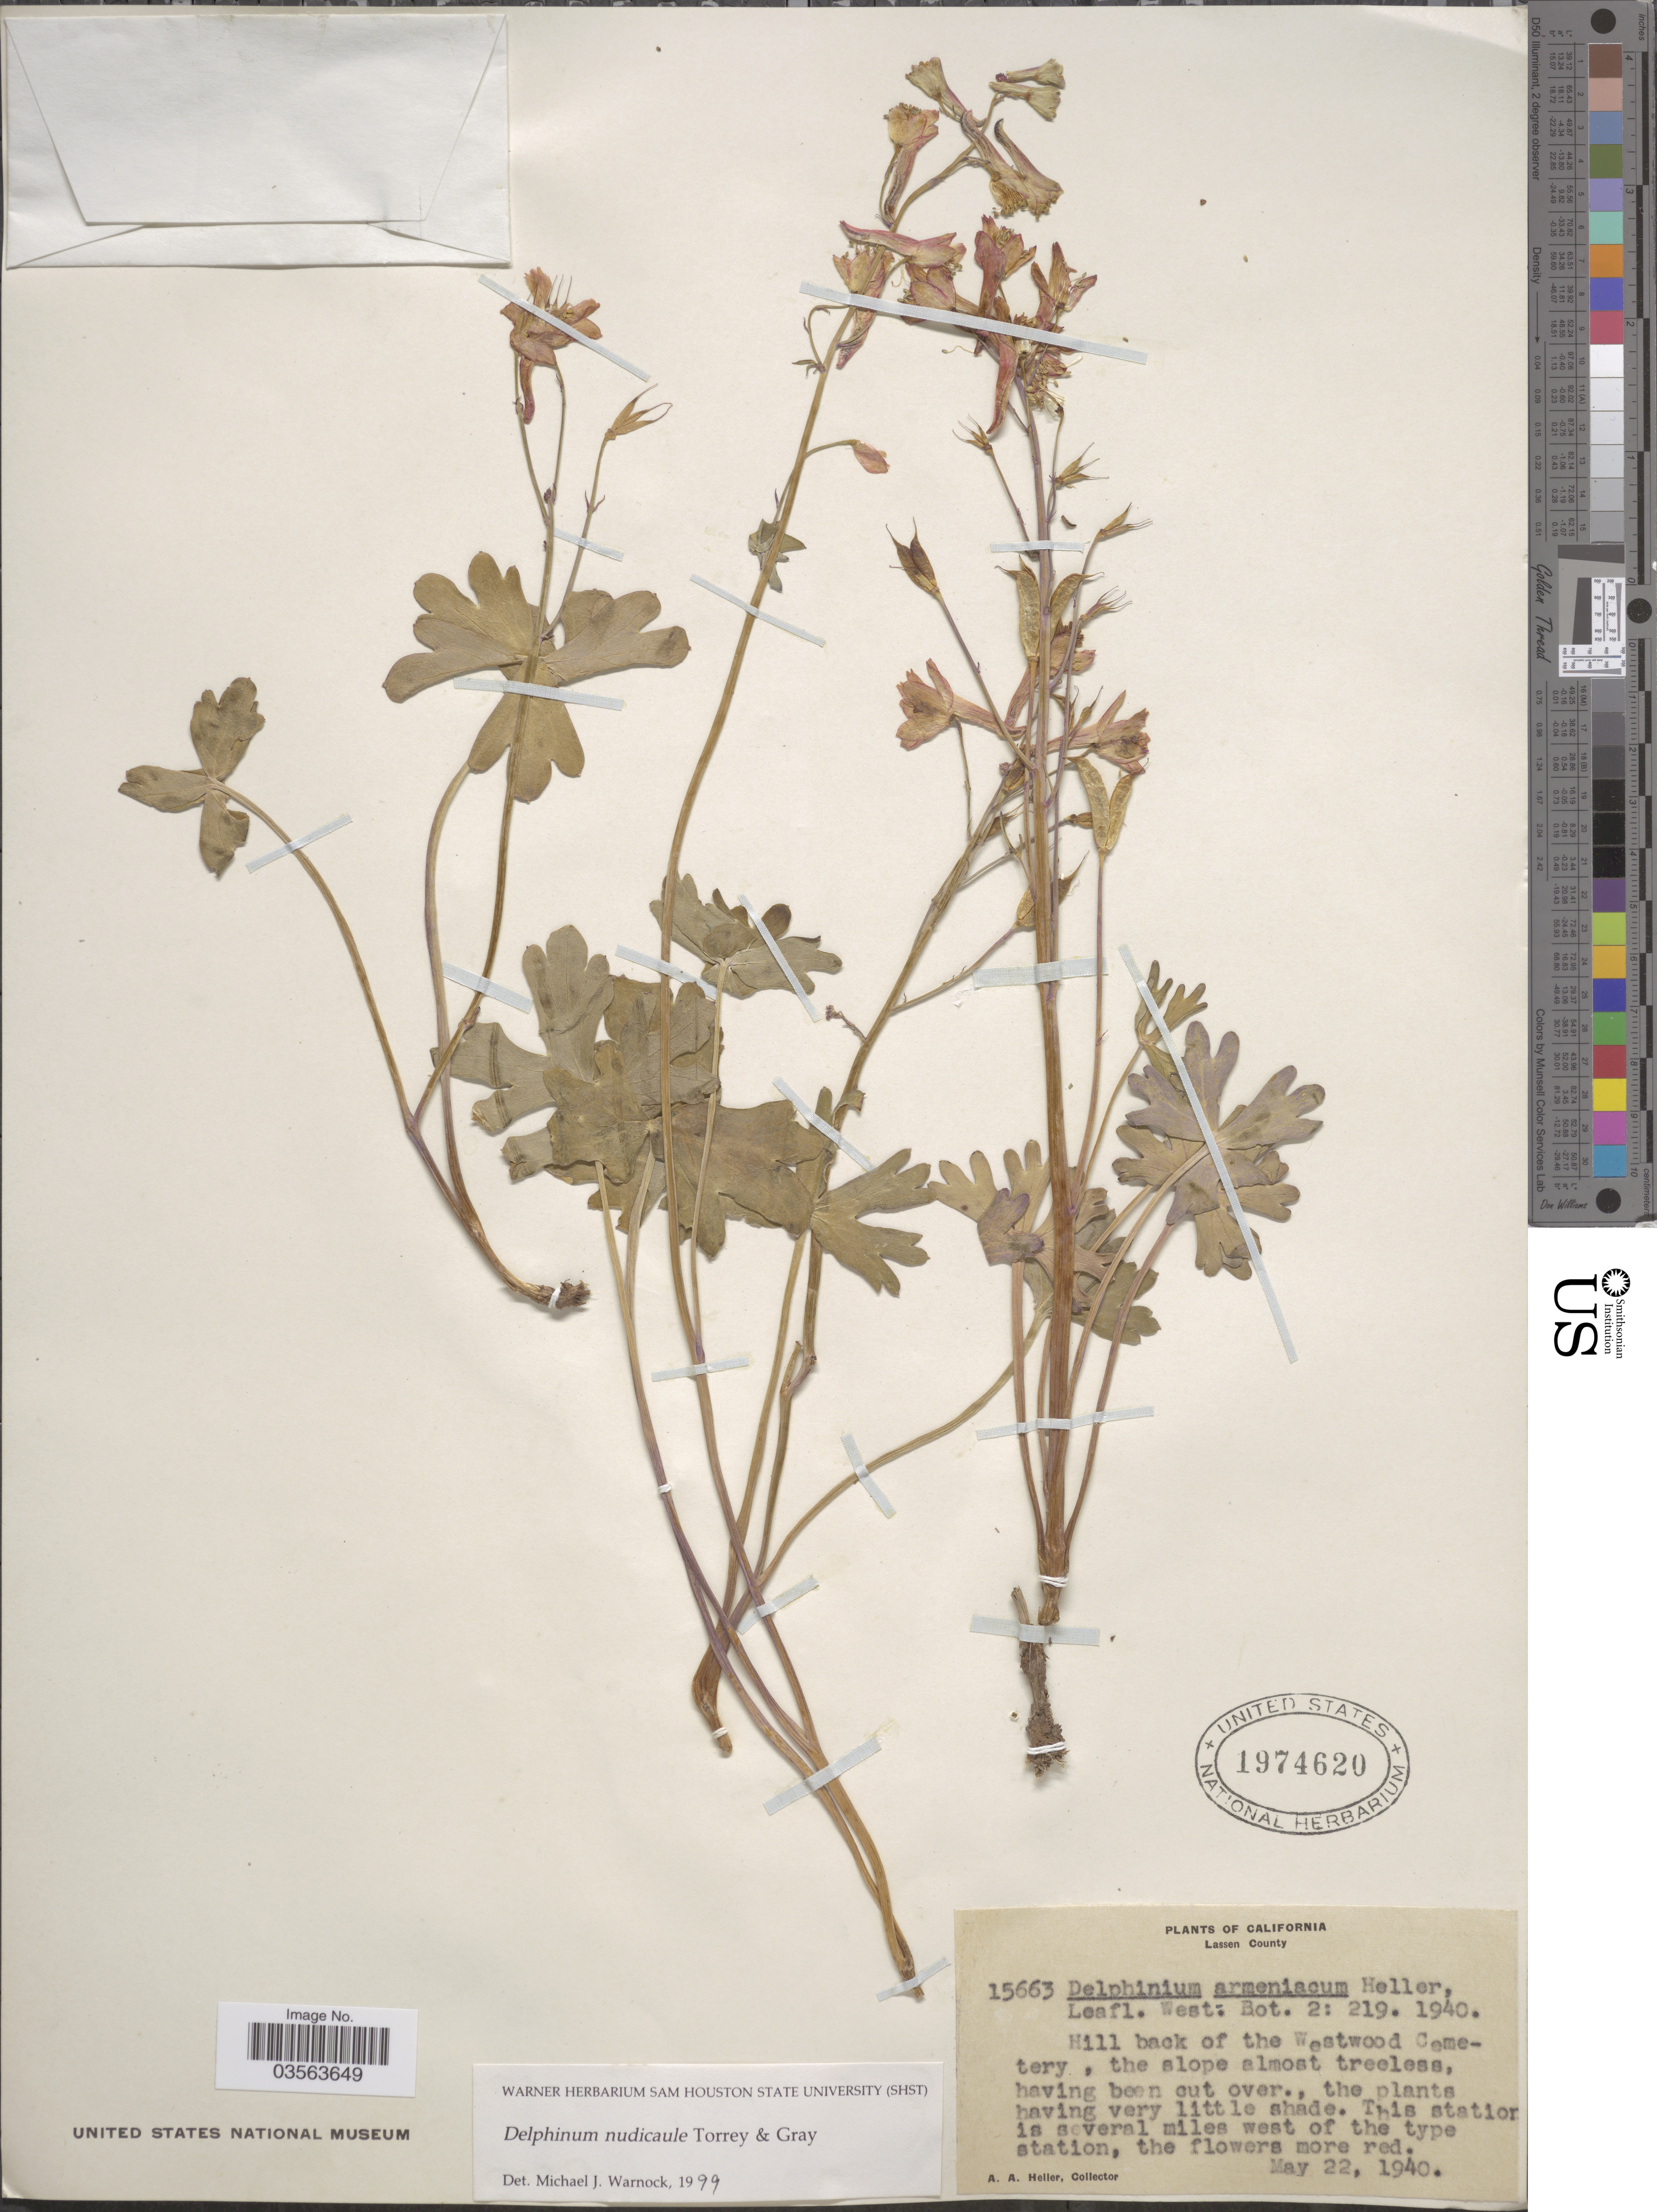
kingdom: Plantae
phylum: Tracheophyta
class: Magnoliopsida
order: Ranunculales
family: Ranunculaceae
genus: Delphinium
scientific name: Delphinium nudicaule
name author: Torr. & A. Gray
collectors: A. A. Heller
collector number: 15663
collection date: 1940-05-22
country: United States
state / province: California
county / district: Lassen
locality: Lassen County. Hill back of the Westwood Cemetery.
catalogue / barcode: US 1974620